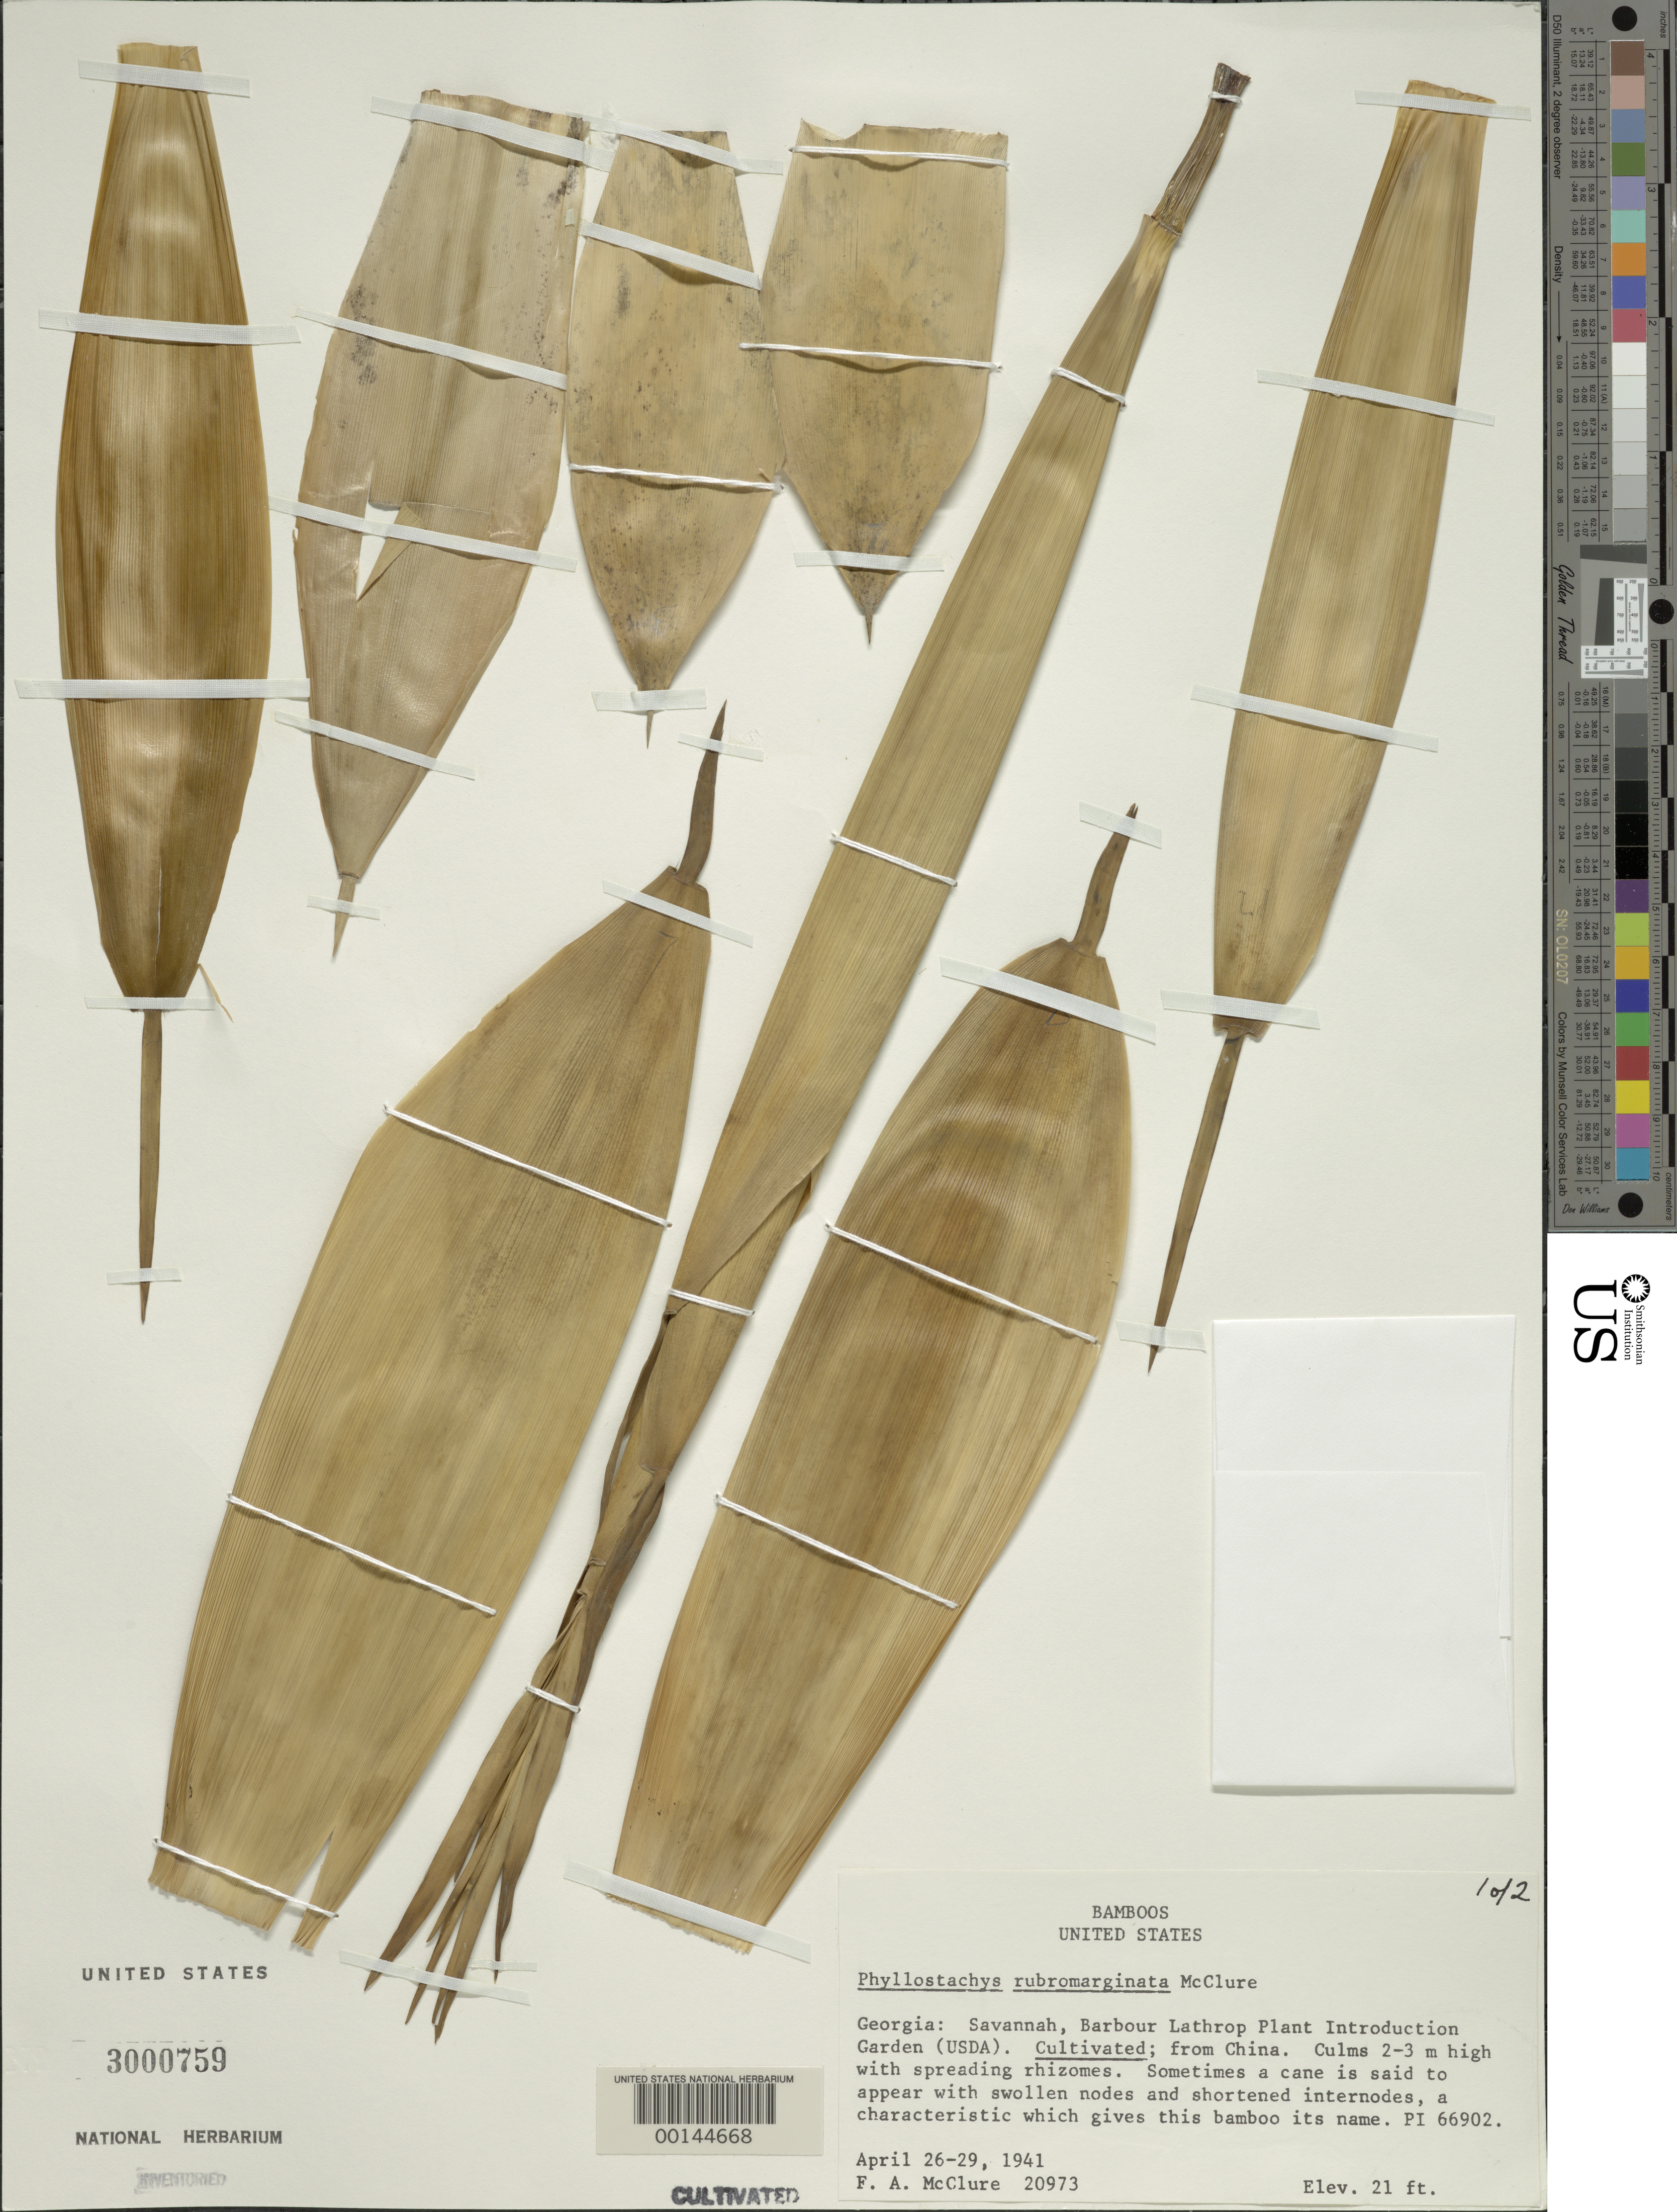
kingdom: Plantae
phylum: Tracheophyta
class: Liliopsida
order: Poales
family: Poaceae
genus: Phyllostachys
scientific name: Phyllostachys rubromarginata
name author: McClure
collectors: F. A. McClure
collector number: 20973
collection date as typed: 26 Apr 1941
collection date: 1941-04-26/1941-04-29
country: United States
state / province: Georgia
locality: Savannah, barbour lathrop p.i. garden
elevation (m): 6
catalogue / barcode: US 3000759